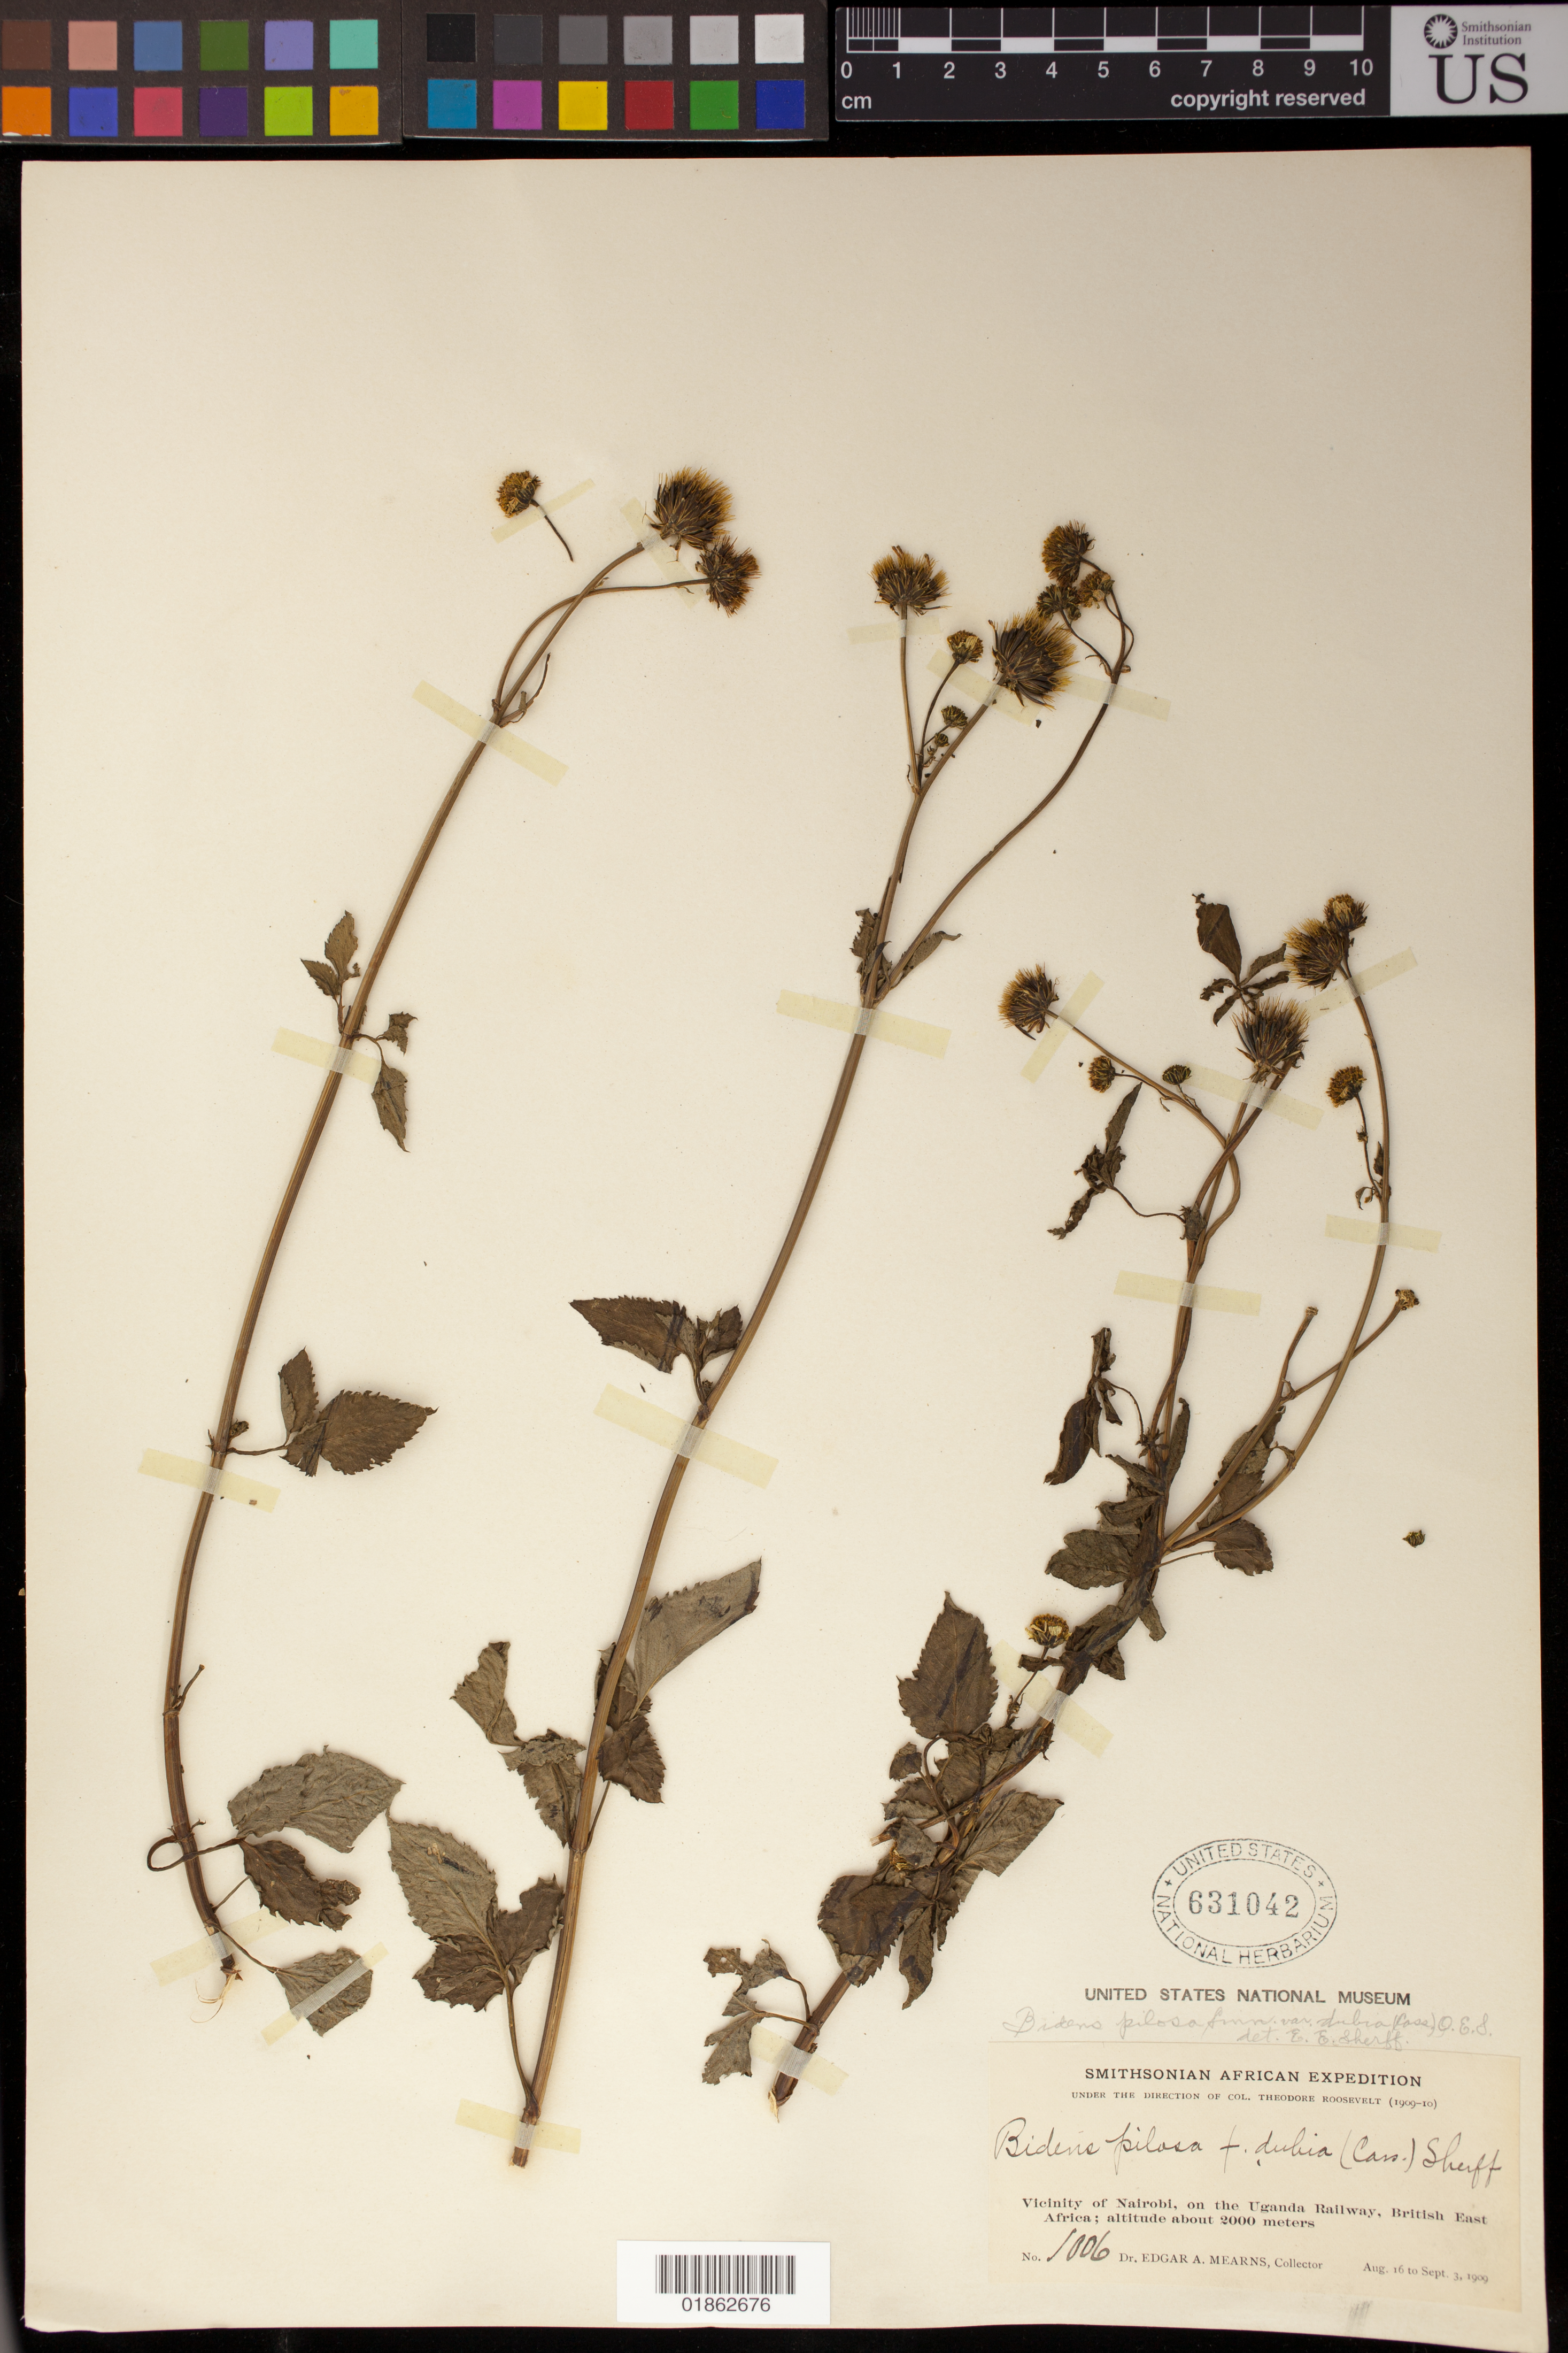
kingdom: Plantae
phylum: Tracheophyta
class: Magnoliopsida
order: Asterales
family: Asteraceae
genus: Bidens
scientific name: Bidens pilosa var. dubius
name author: O.E. Schulz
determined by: Sherff, E. E.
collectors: E. A. Mearns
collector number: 1006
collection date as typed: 16 Aug 1909 to 03 Sep 1909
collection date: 1909-08-16/1909-09-03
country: Kenya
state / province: Nairobi Area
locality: Vicinity of Nairobi, on the Uganda Railway, British East Africa.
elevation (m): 2000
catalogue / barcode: US 631042